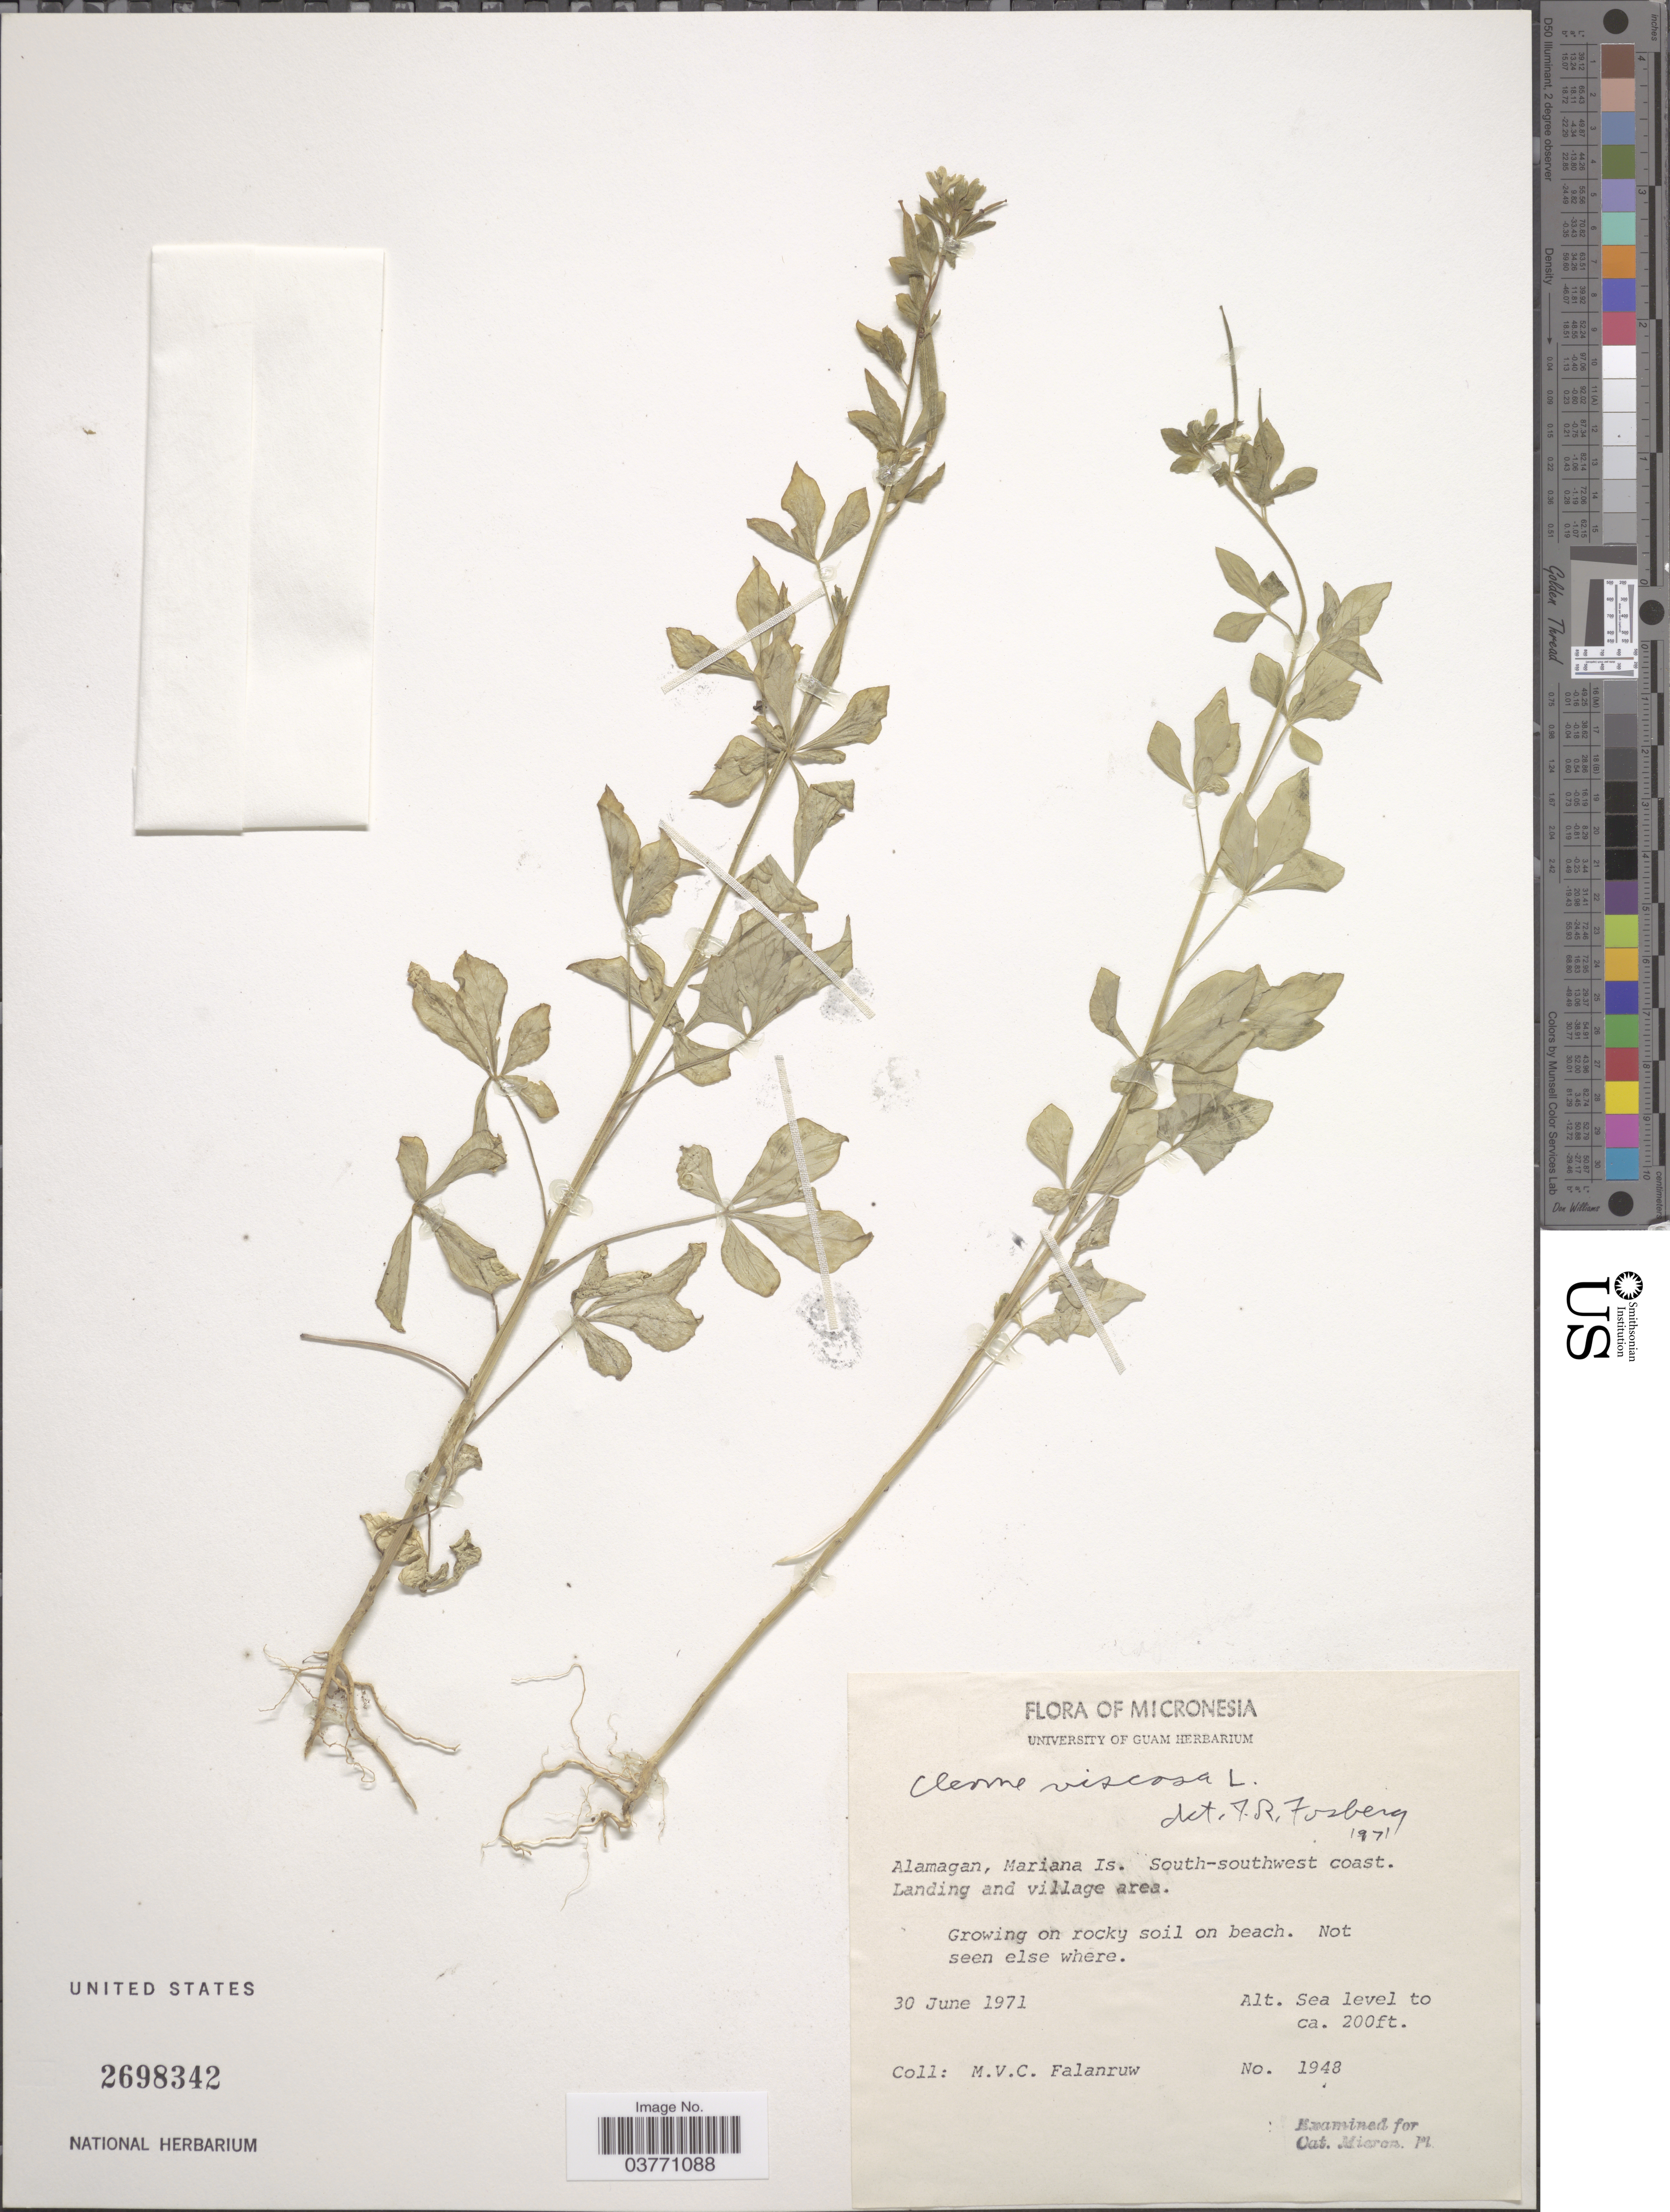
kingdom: Plantae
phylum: Tracheophyta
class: Magnoliopsida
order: Brassicales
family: Cleomaceae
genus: Arivela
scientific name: Arivela viscosa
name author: (L.) Raf.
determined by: Wagner, W. L., (BOT), Smithsonian Institution - National Museum of Natural History (UNITED STATES)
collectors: M. V. Falanruw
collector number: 1948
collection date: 1971-06-30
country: Northern Mariana Islands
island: Alamagan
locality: Alamagan, Mariana Is. South-southwest coast. Landing and village area.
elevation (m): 61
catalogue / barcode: US 2698342